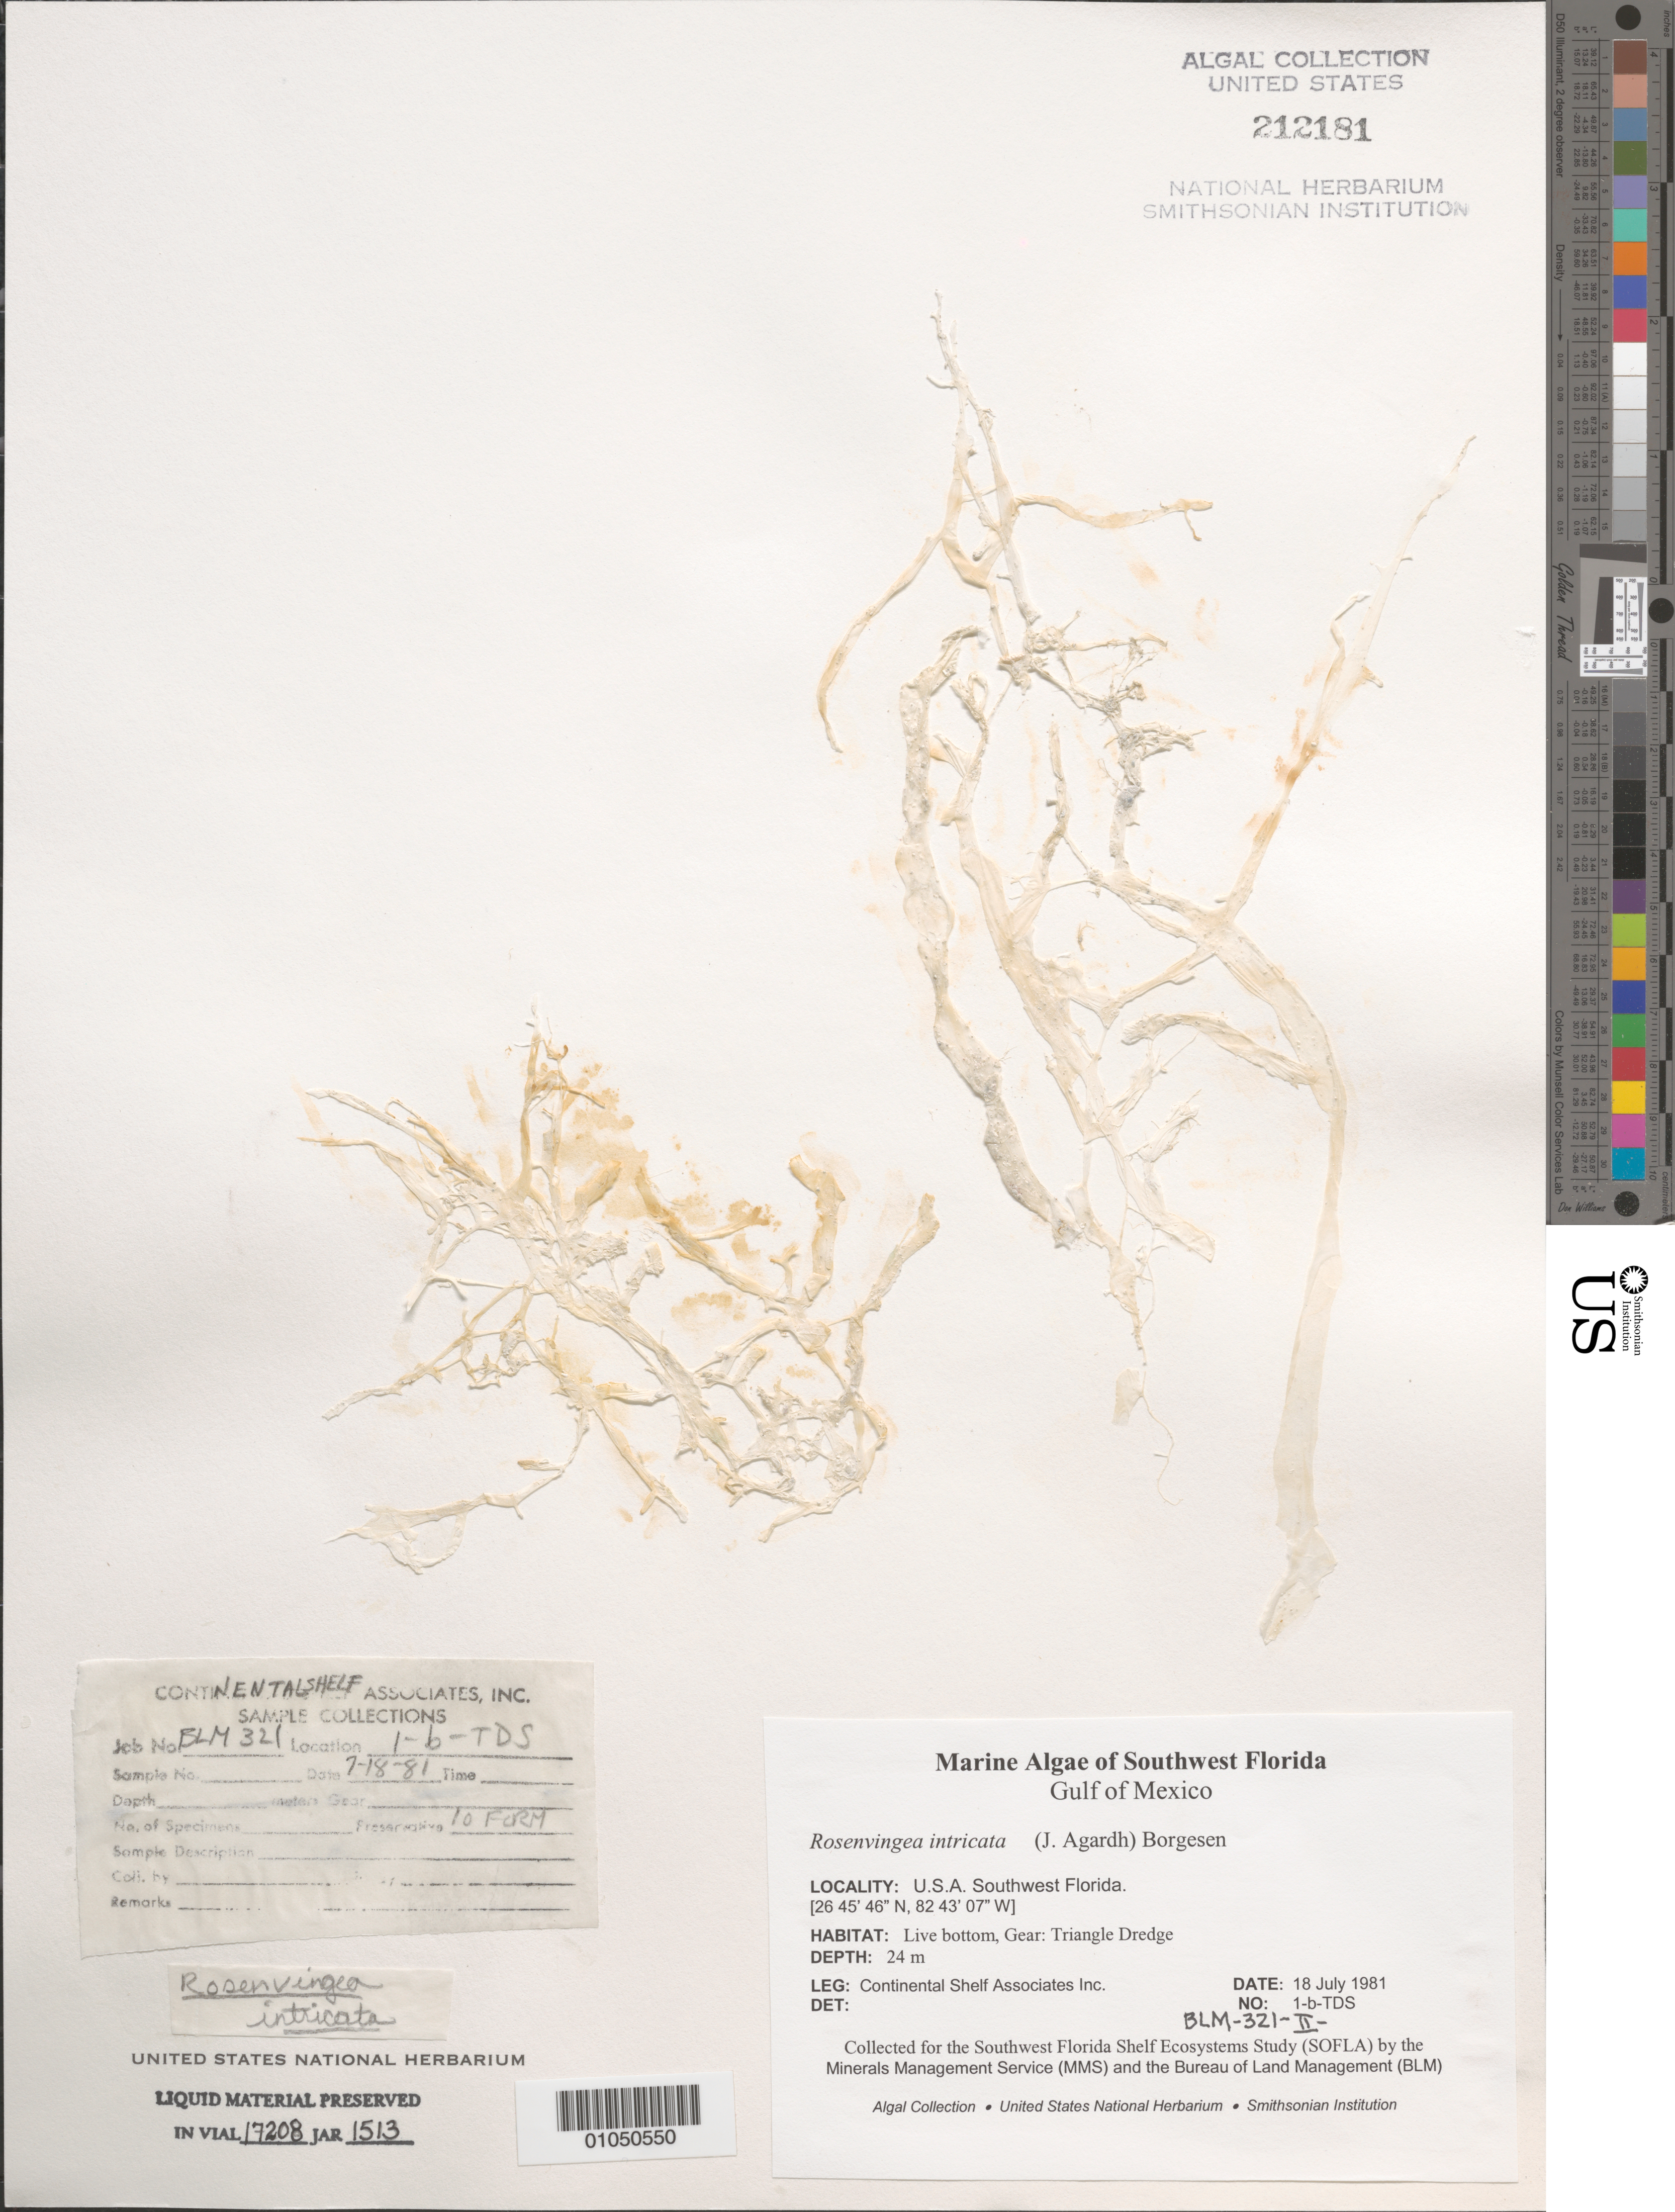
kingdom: Chromista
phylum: Ochrophyta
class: Phaeophyceae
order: Scytosiphonales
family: Scytosiphonaceae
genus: Rosenvingea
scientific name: Rosenvingea endiviifolia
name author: (Martius) M.J. Wynne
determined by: Algae name updating Project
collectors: Continental Shelf Associates for the MMS/BLM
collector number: BLM-321-II-1-B-TDS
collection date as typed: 18 Jul 1981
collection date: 1981-07-18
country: United States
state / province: Florida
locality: Gulf of Mexico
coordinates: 26 45'46"N, 82 43'07"W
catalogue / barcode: US 212181